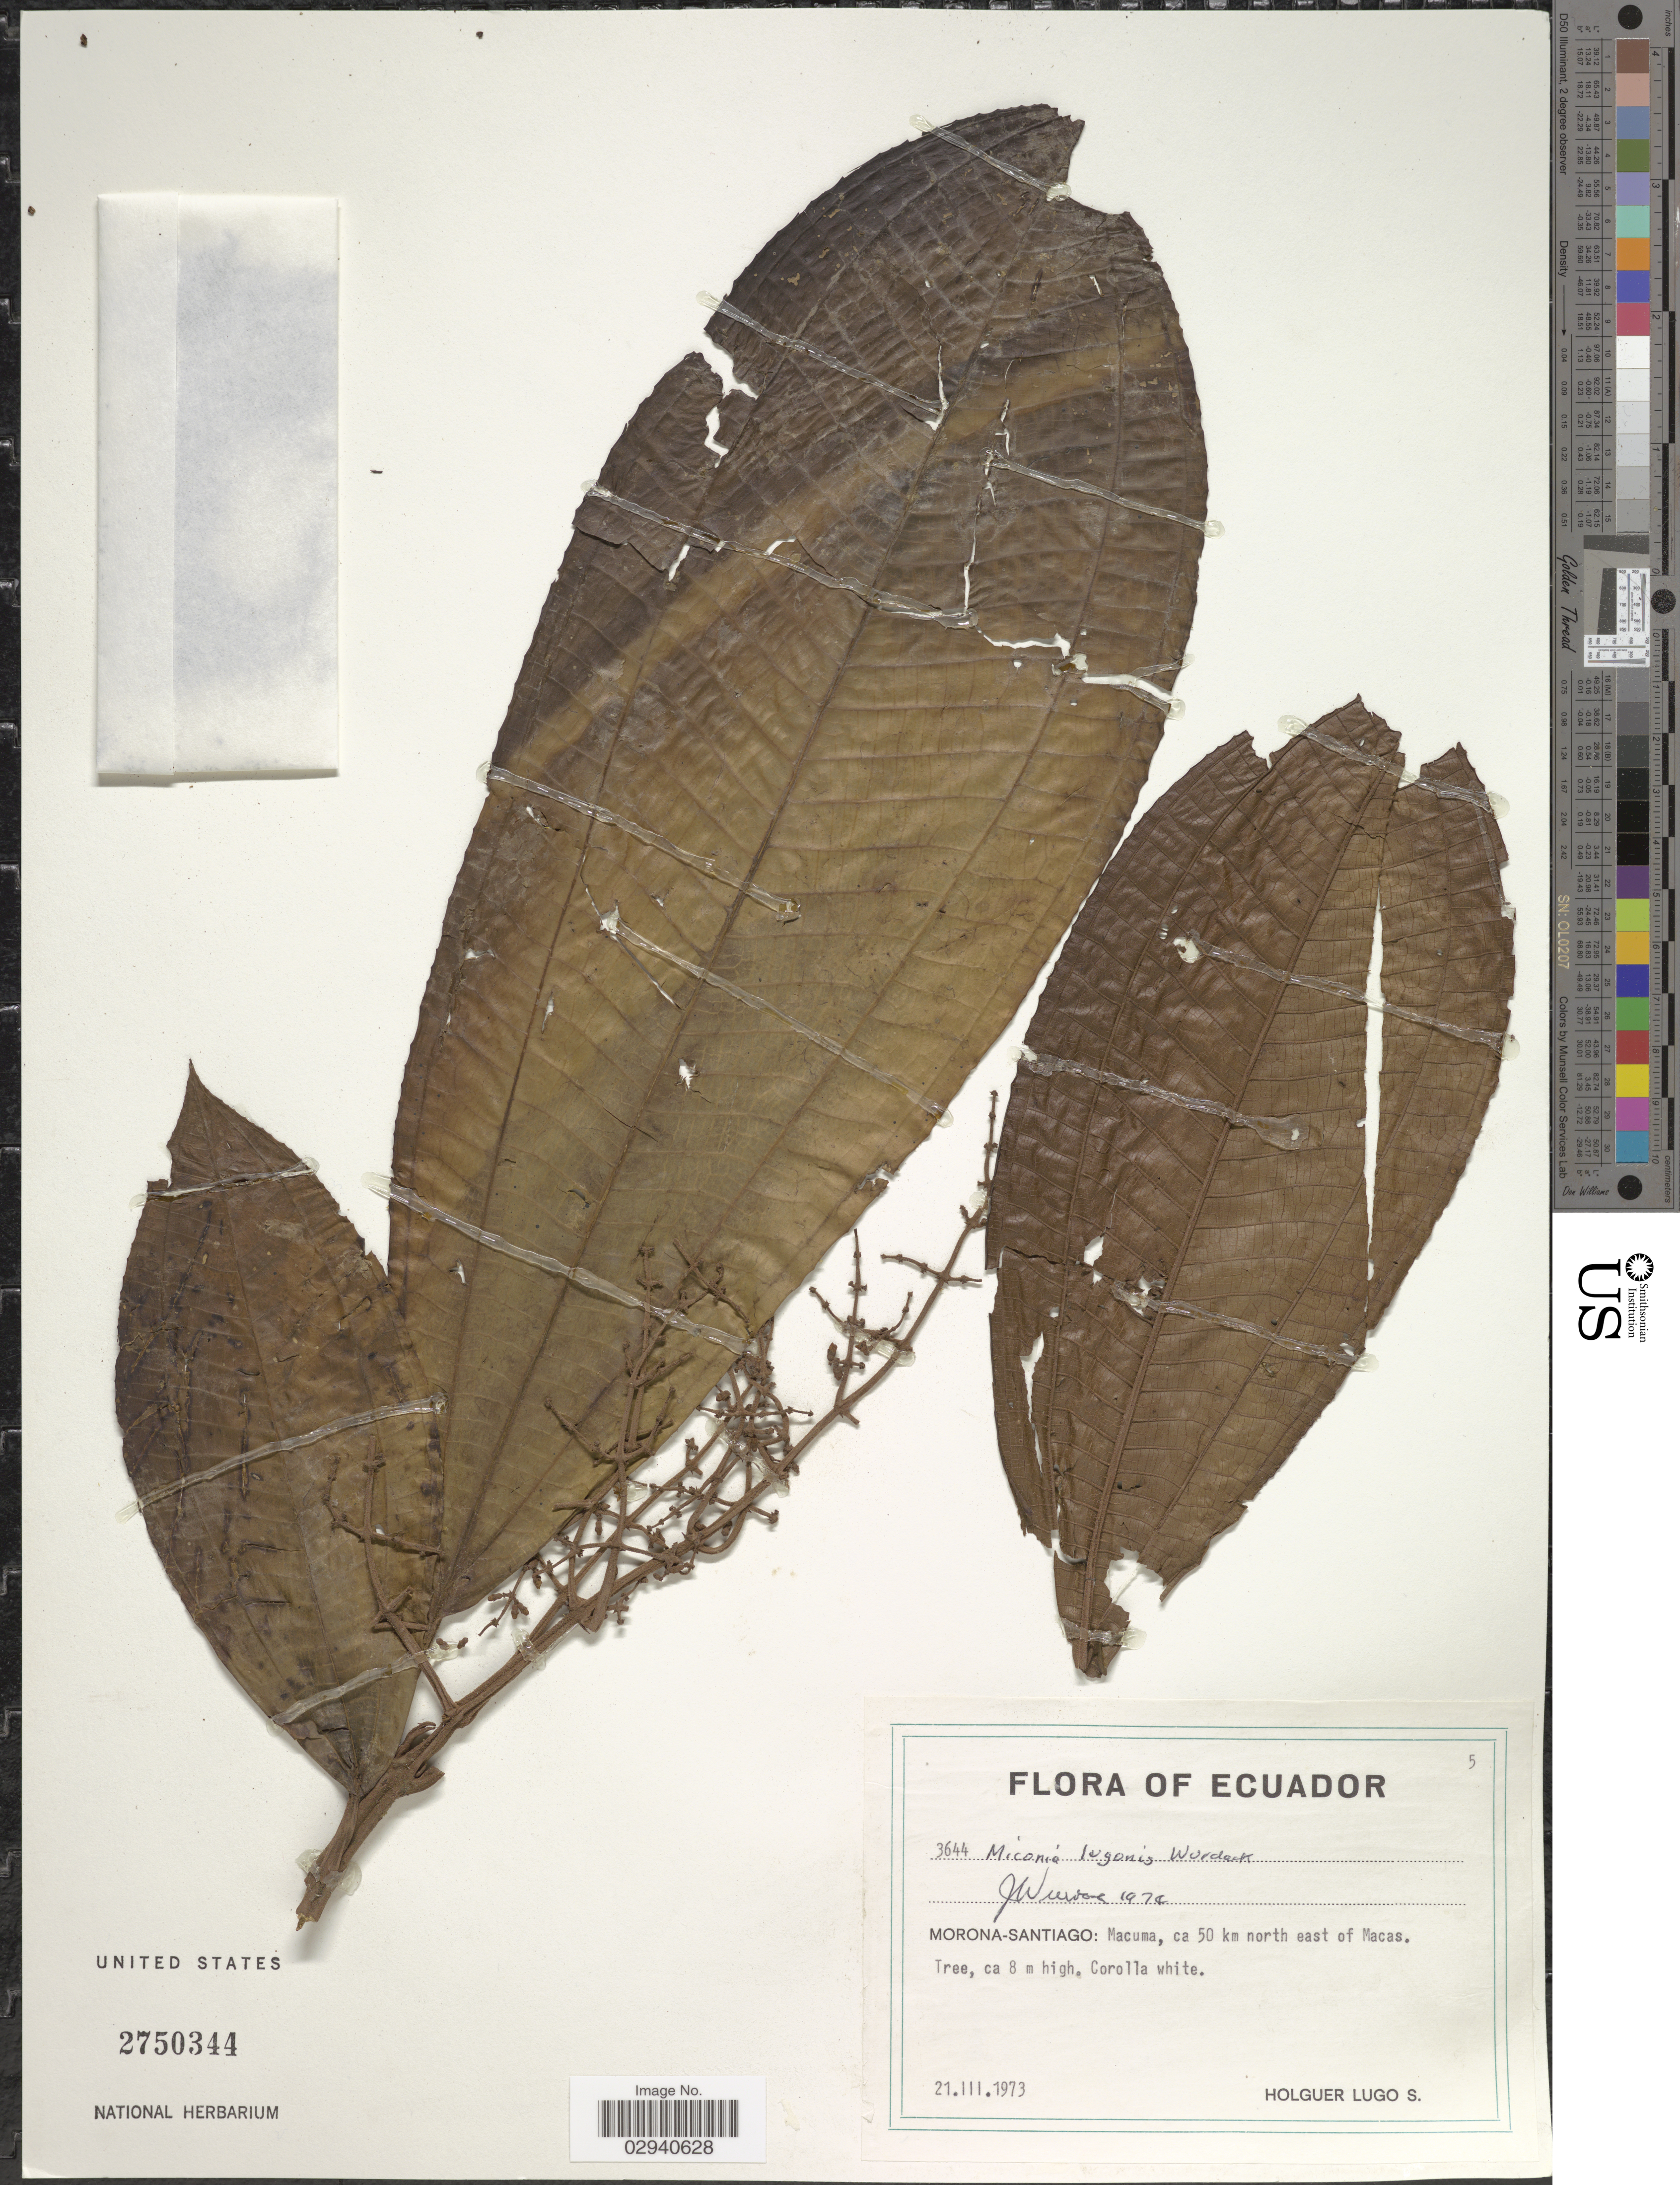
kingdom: Plantae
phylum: Tracheophyta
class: Magnoliopsida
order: Myrtales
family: Melastomataceae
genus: Miconia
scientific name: Miconia lugonis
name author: Wurdack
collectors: H. Lugo S.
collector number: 3644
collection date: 1973-03-21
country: Ecuador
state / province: Morona-Santiago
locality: Macuma, ca 50 km north east of Macas.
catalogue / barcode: US 2750344